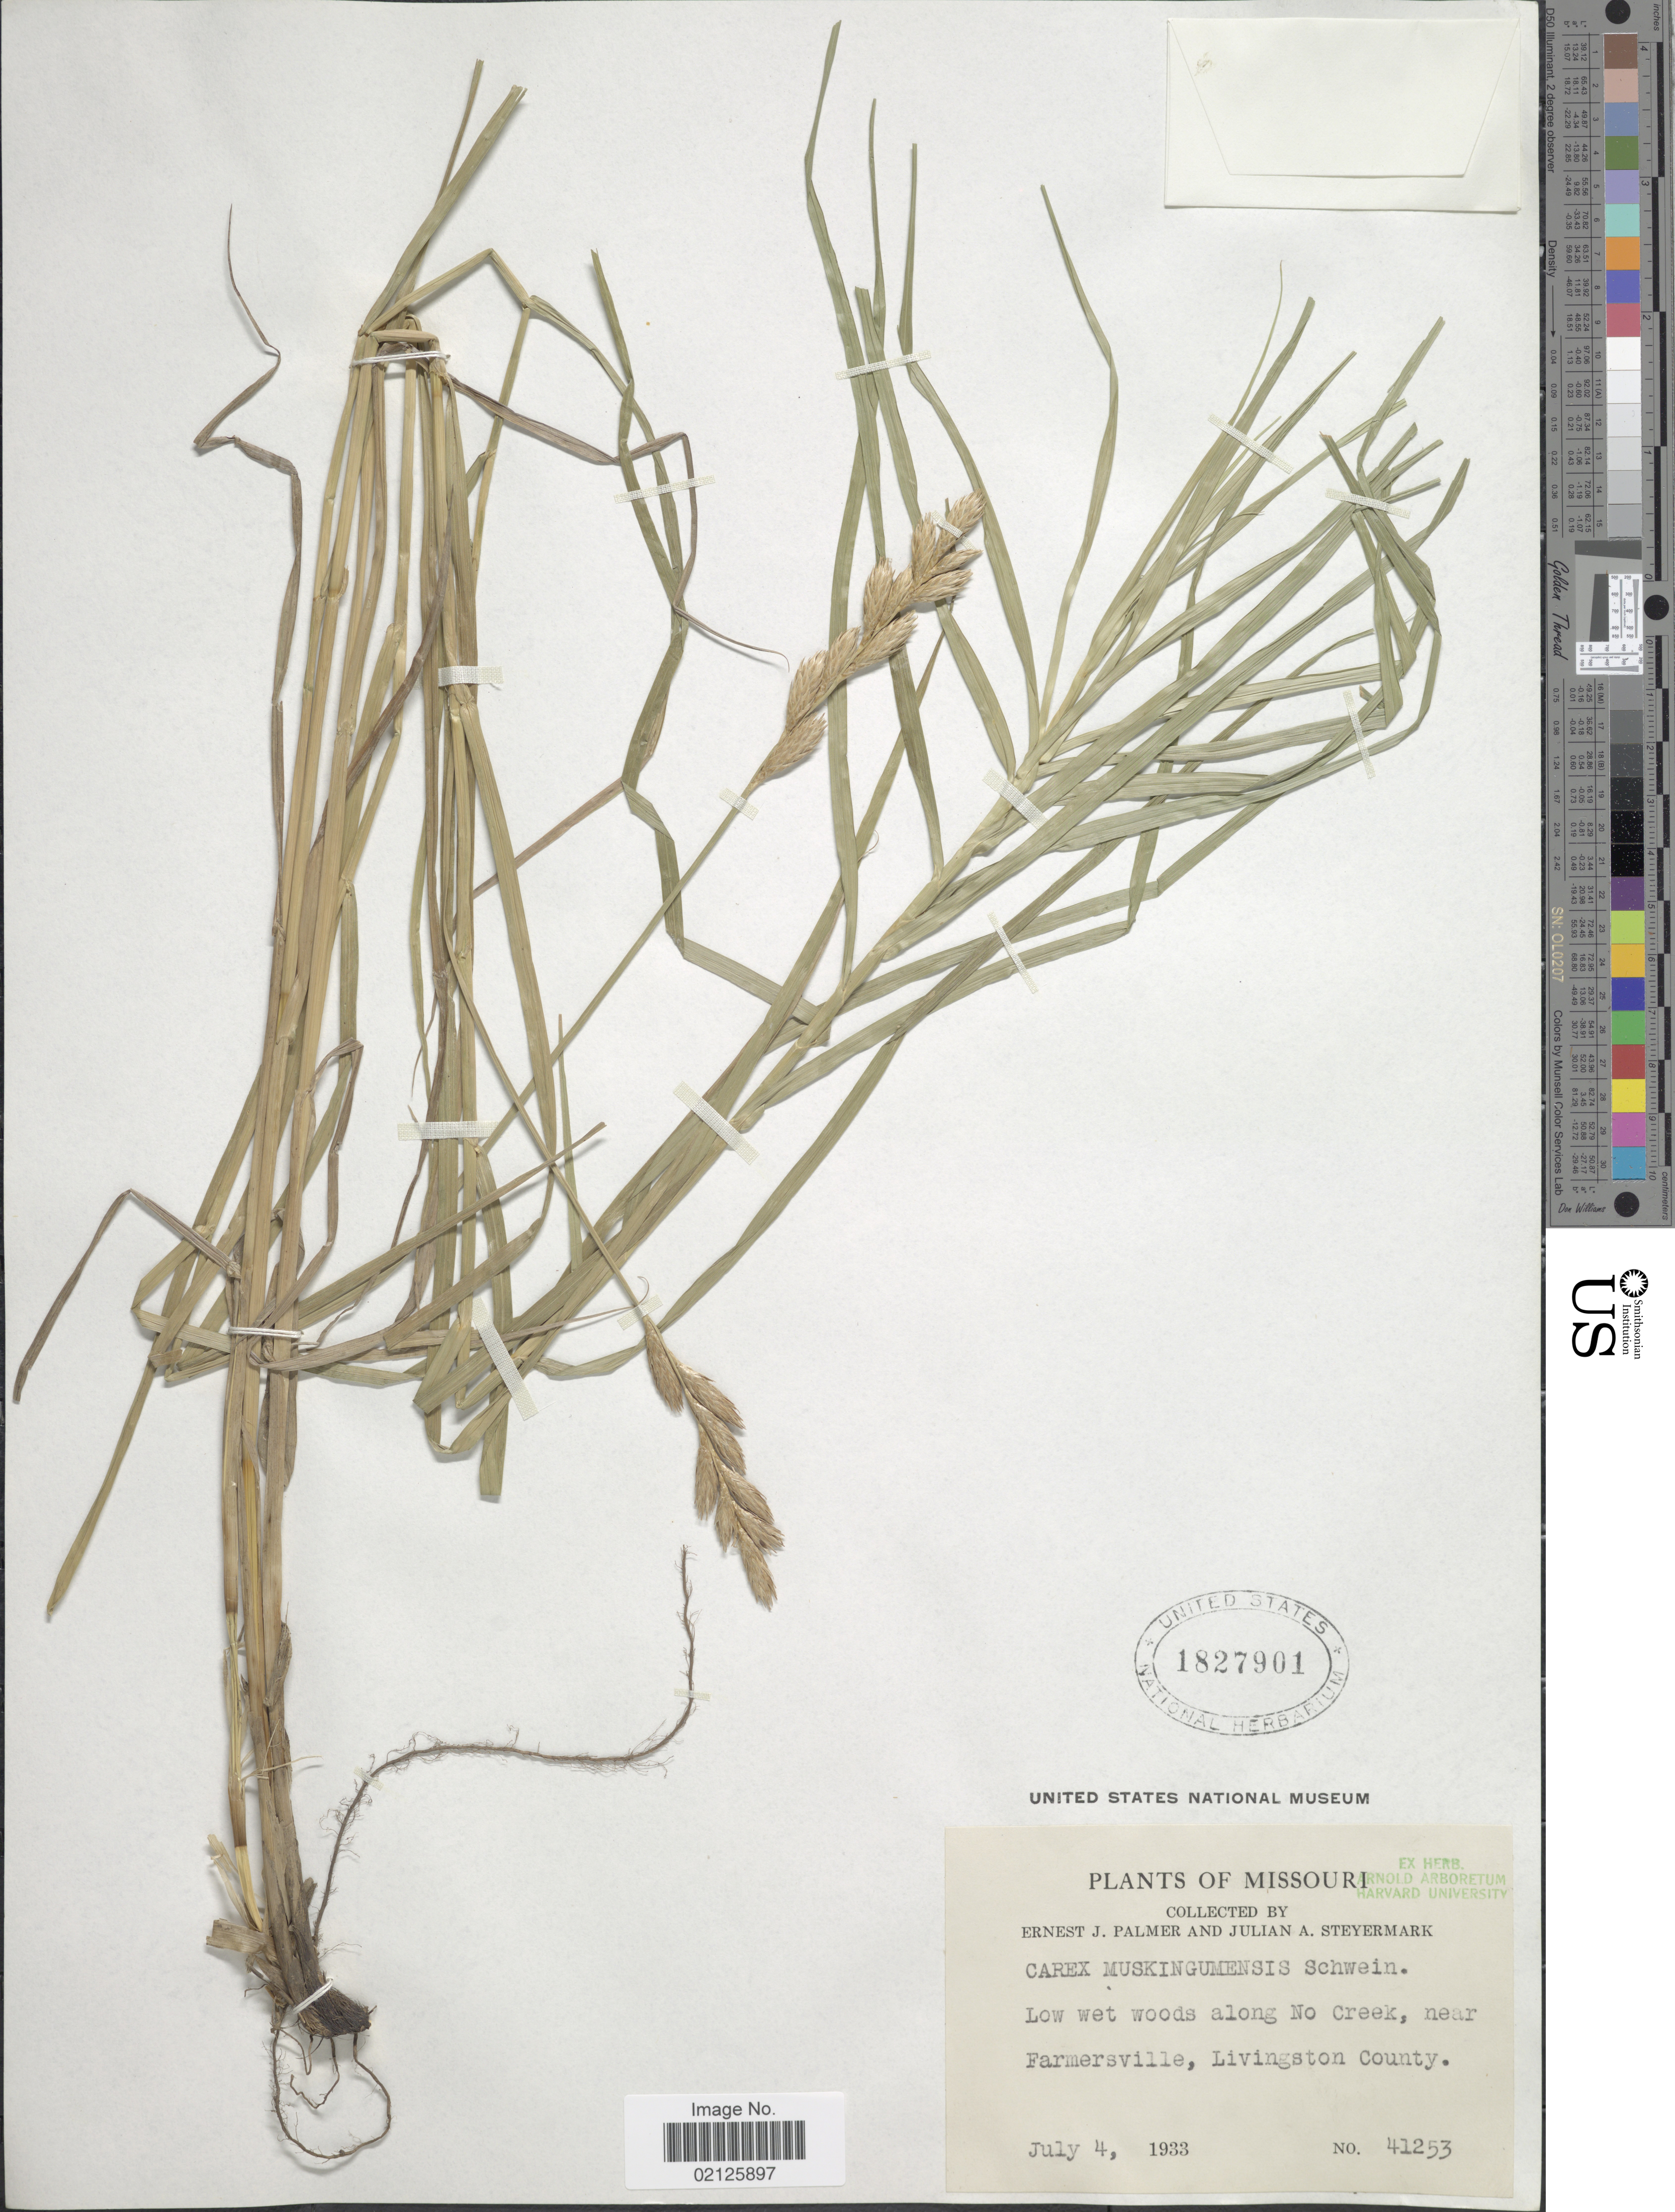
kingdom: Plantae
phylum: Tracheophyta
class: Liliopsida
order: Poales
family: Cyperaceae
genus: Carex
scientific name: Carex muskingumensis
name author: Schwein.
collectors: E. J. Palmer & J. Steyermark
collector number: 41253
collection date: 1933-07-04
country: United States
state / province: Missouri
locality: Low wet woods along No Creek, near Farmersville, Livingston County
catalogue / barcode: US 1827901